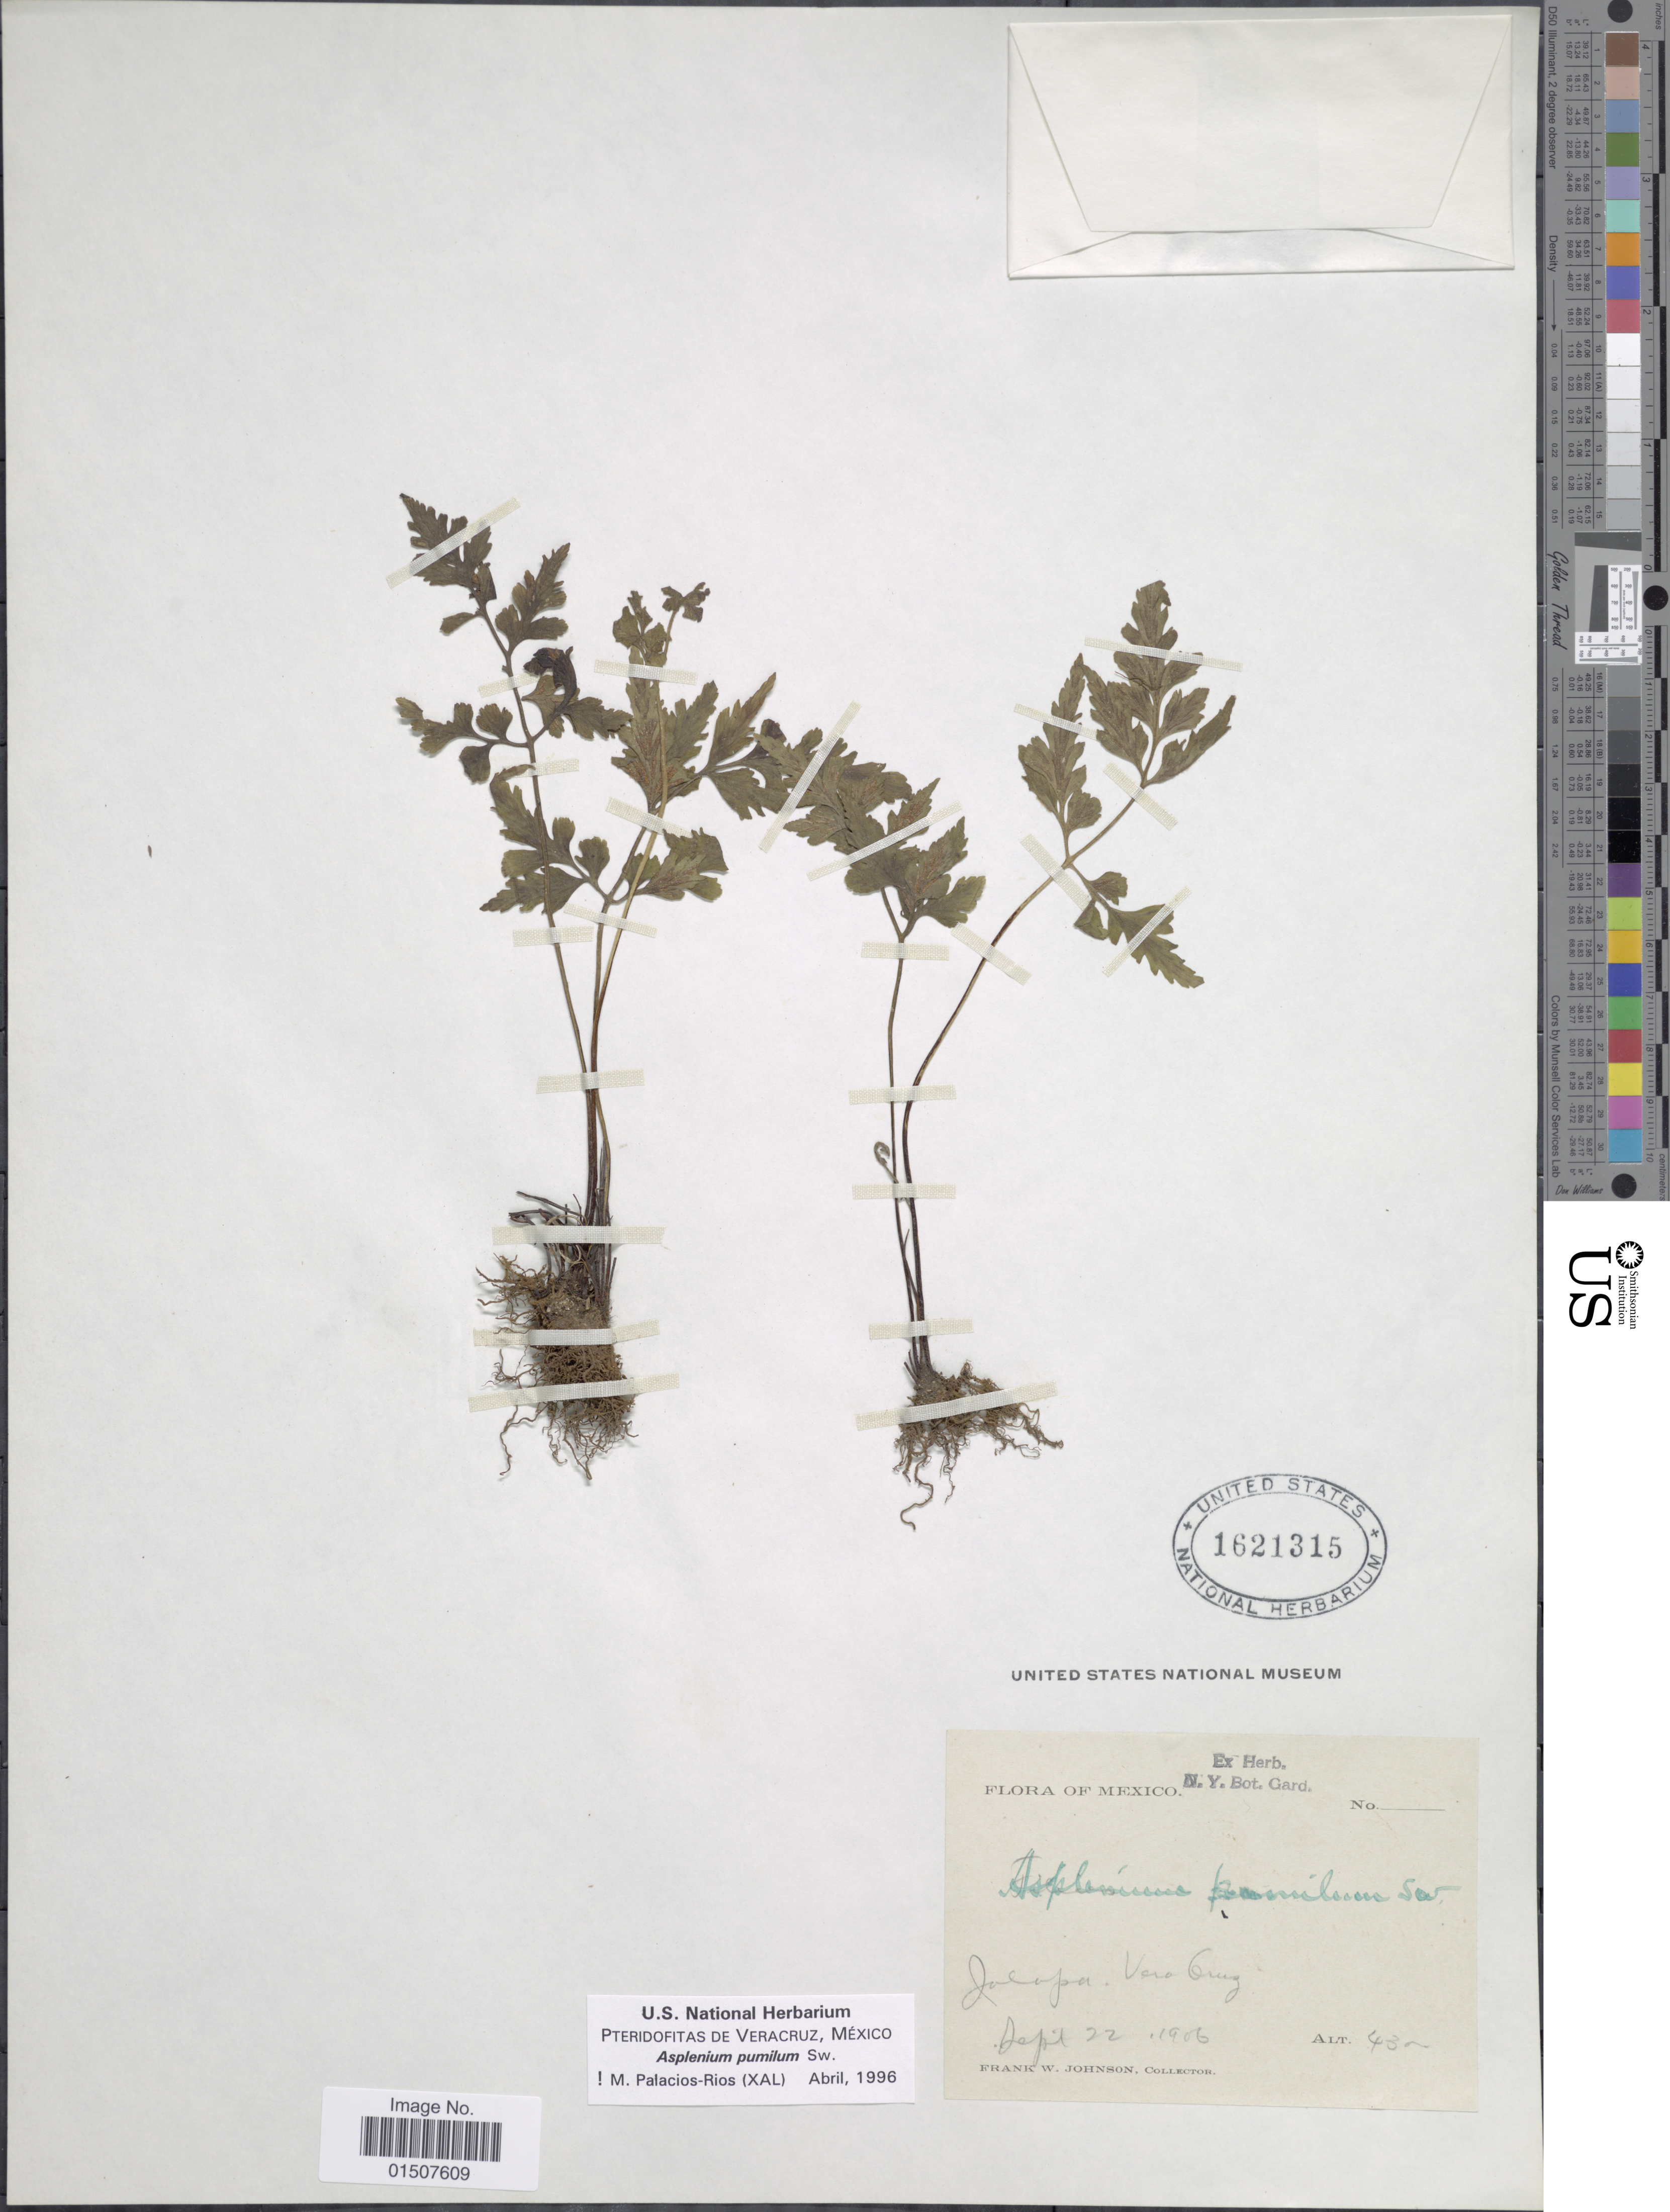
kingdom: Plantae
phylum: Tracheophyta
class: Polypodiopsida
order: Polypodiales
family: Aspleniaceae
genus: Asplenium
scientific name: Asplenium pumilum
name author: Sw.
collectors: F. W. Johnson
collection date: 1906-09-22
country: Mexico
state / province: Veracruz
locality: Jalapa, Vera Cruz.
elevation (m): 43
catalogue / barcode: US 1621315